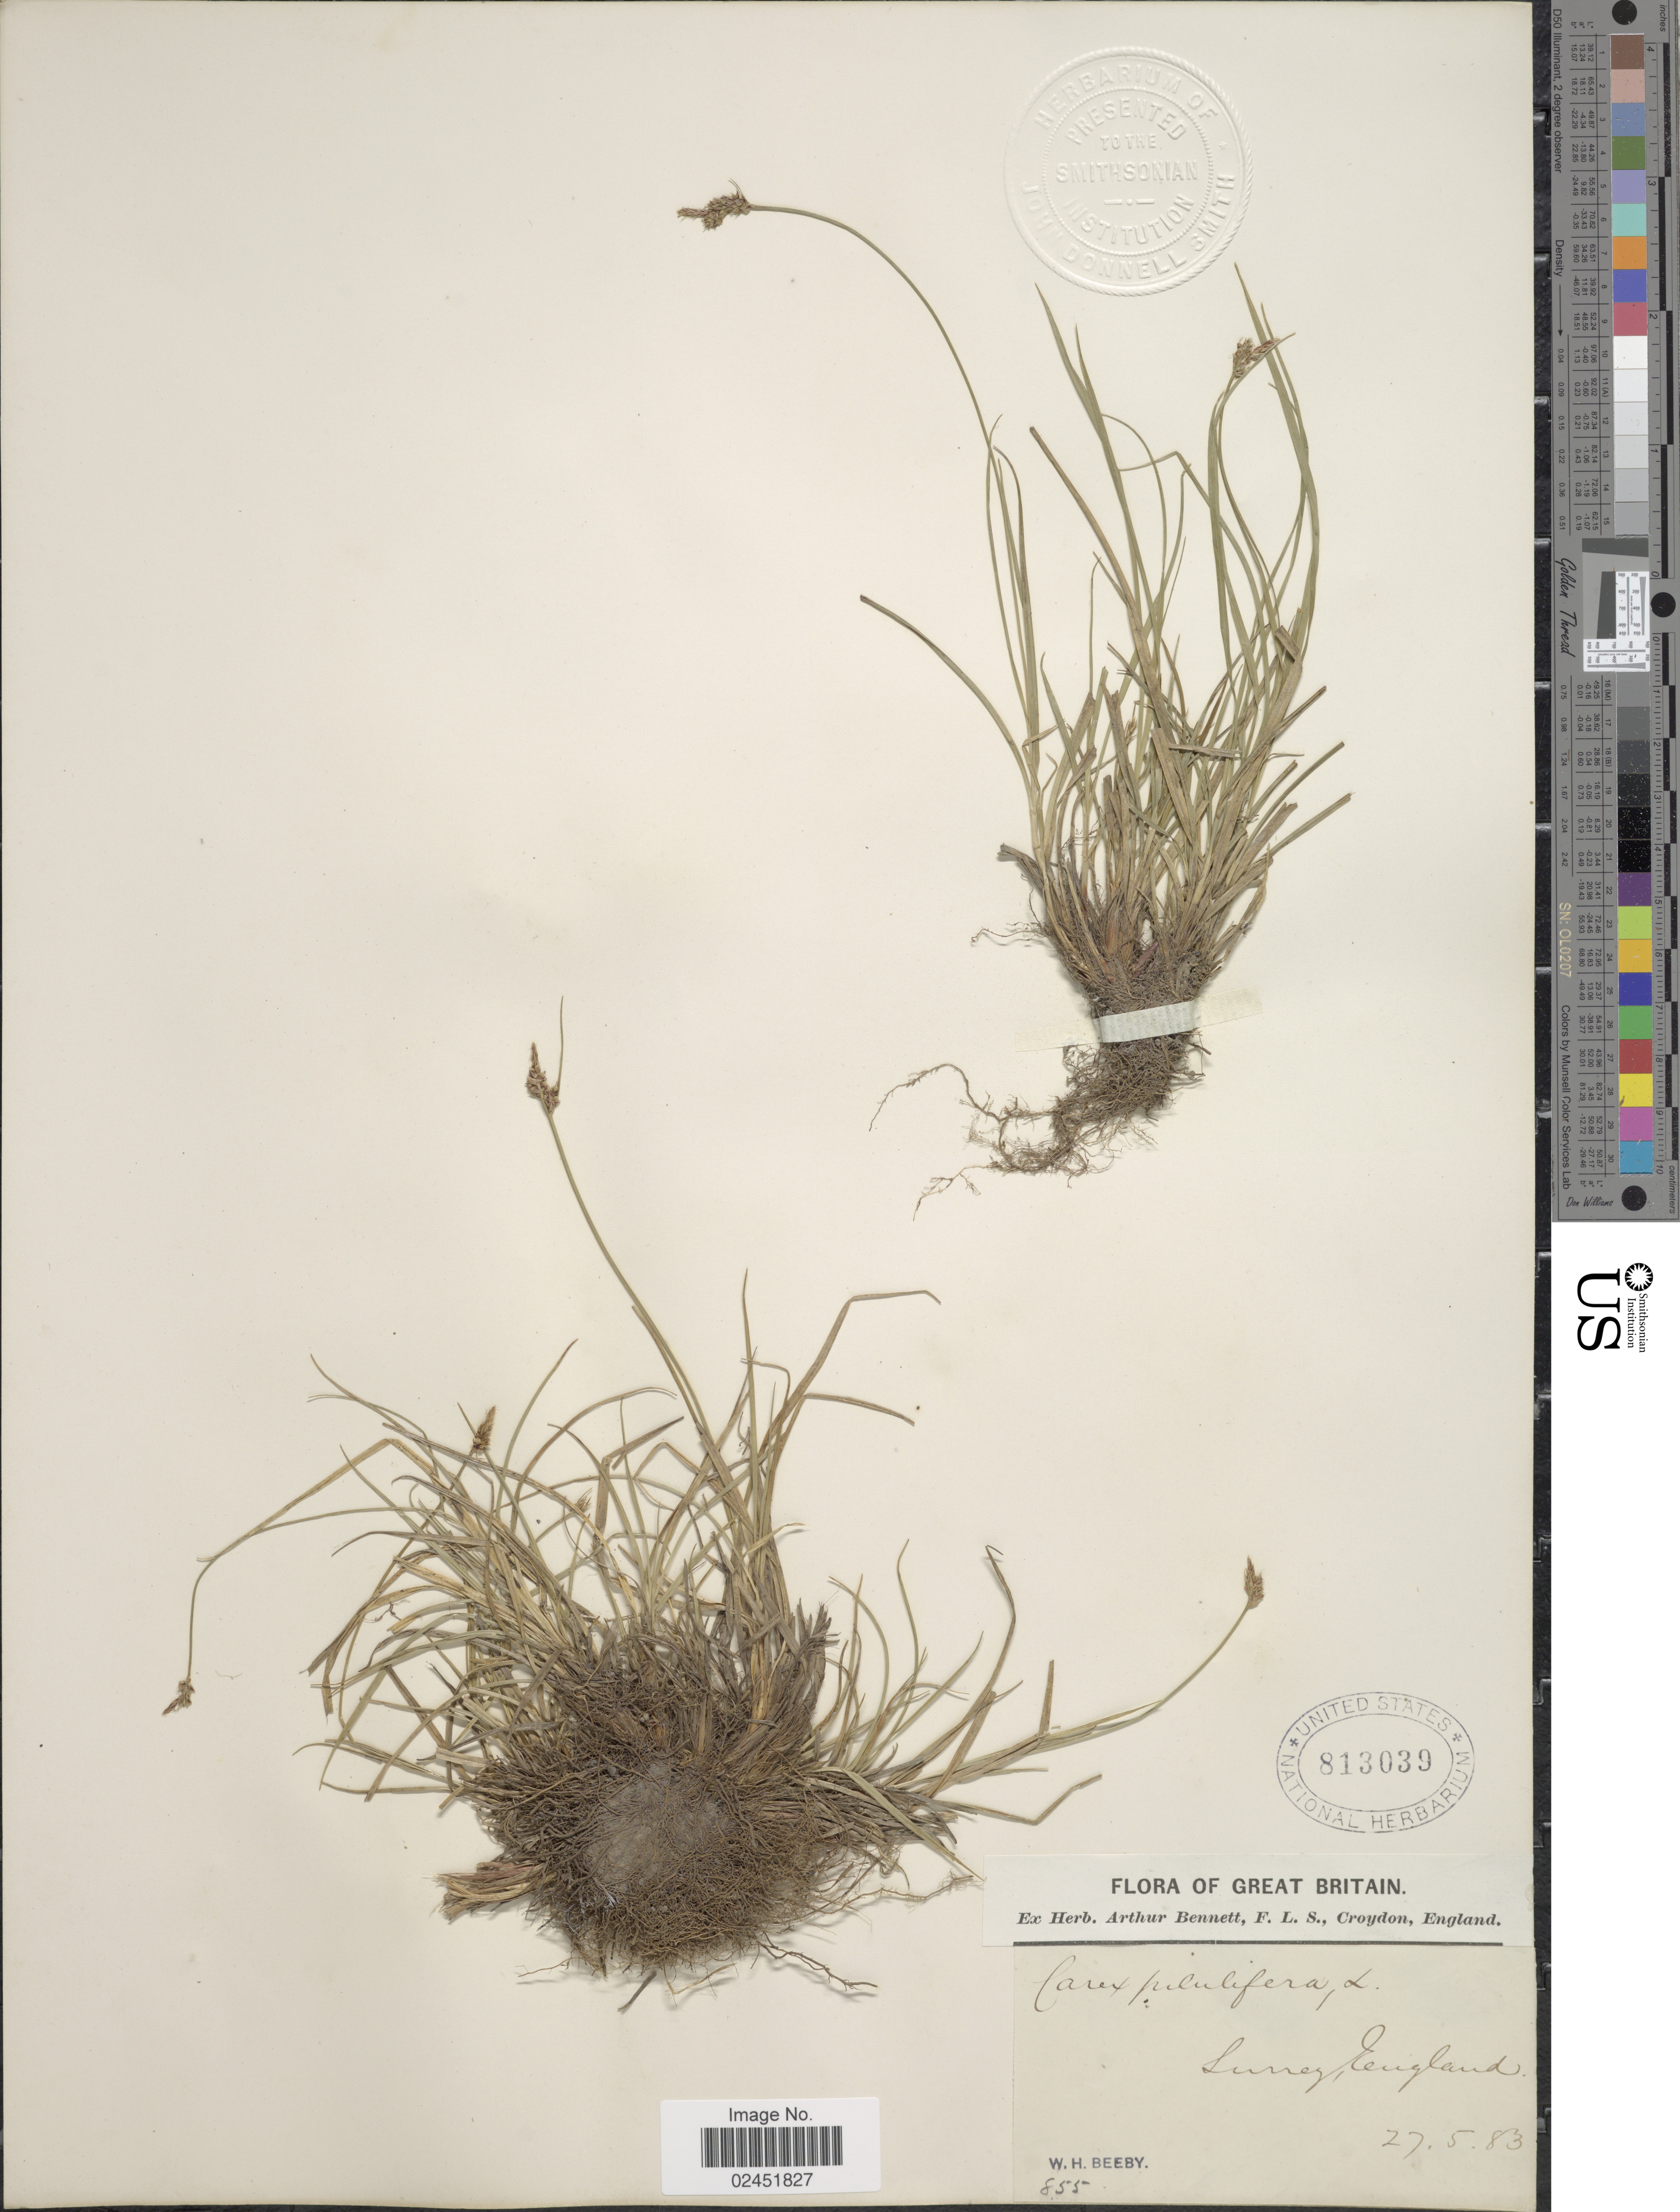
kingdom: Plantae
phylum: Tracheophyta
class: Liliopsida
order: Poales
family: Cyperaceae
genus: Carex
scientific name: Carex pilulifera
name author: L.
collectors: W. Beeby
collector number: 855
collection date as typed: Transcribed d/m/y: 27/5/83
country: United Kingdom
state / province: England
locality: Great Britain. Luney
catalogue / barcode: US 813039